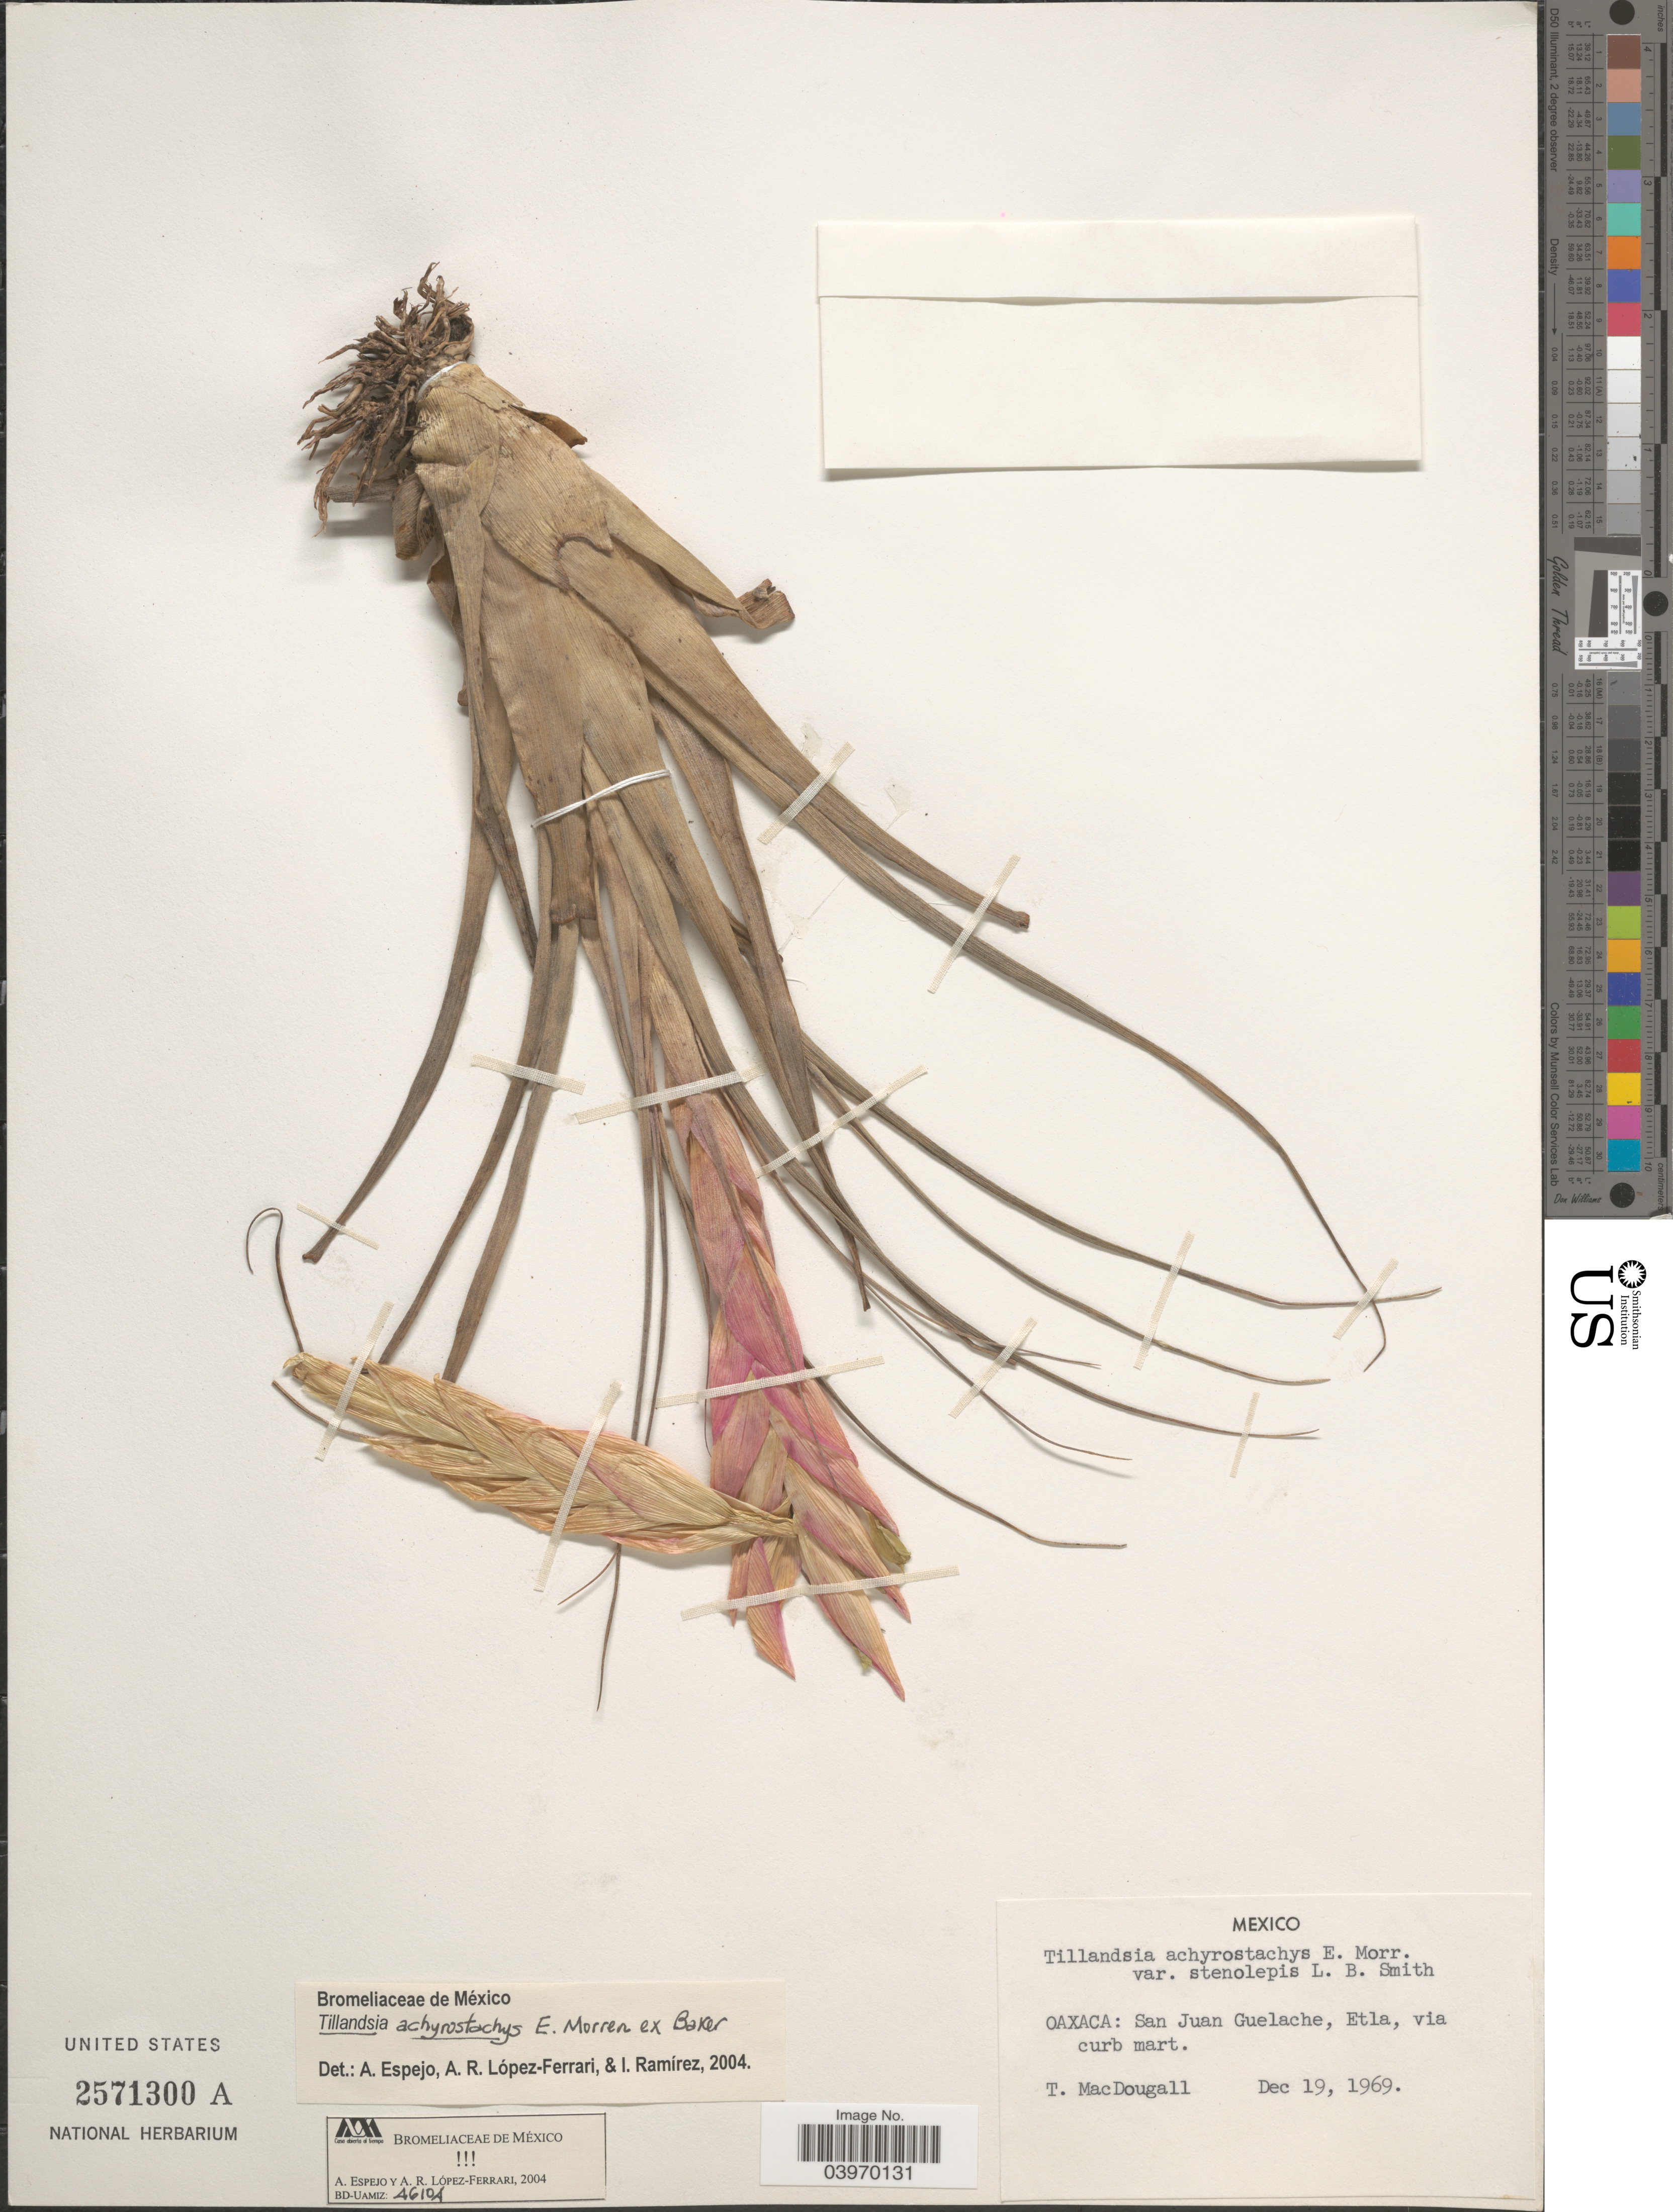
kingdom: Plantae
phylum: Tracheophyta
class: Liliopsida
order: Poales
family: Bromeliaceae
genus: Tillandsia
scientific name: Tillandsia achyrostachys var. achyrostachys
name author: É. Morren ex Baker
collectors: T. B. MacDougall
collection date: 1969-12-19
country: Mexico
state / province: Oaxaca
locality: San Juan Gueleche, Etla.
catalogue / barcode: US 2571300